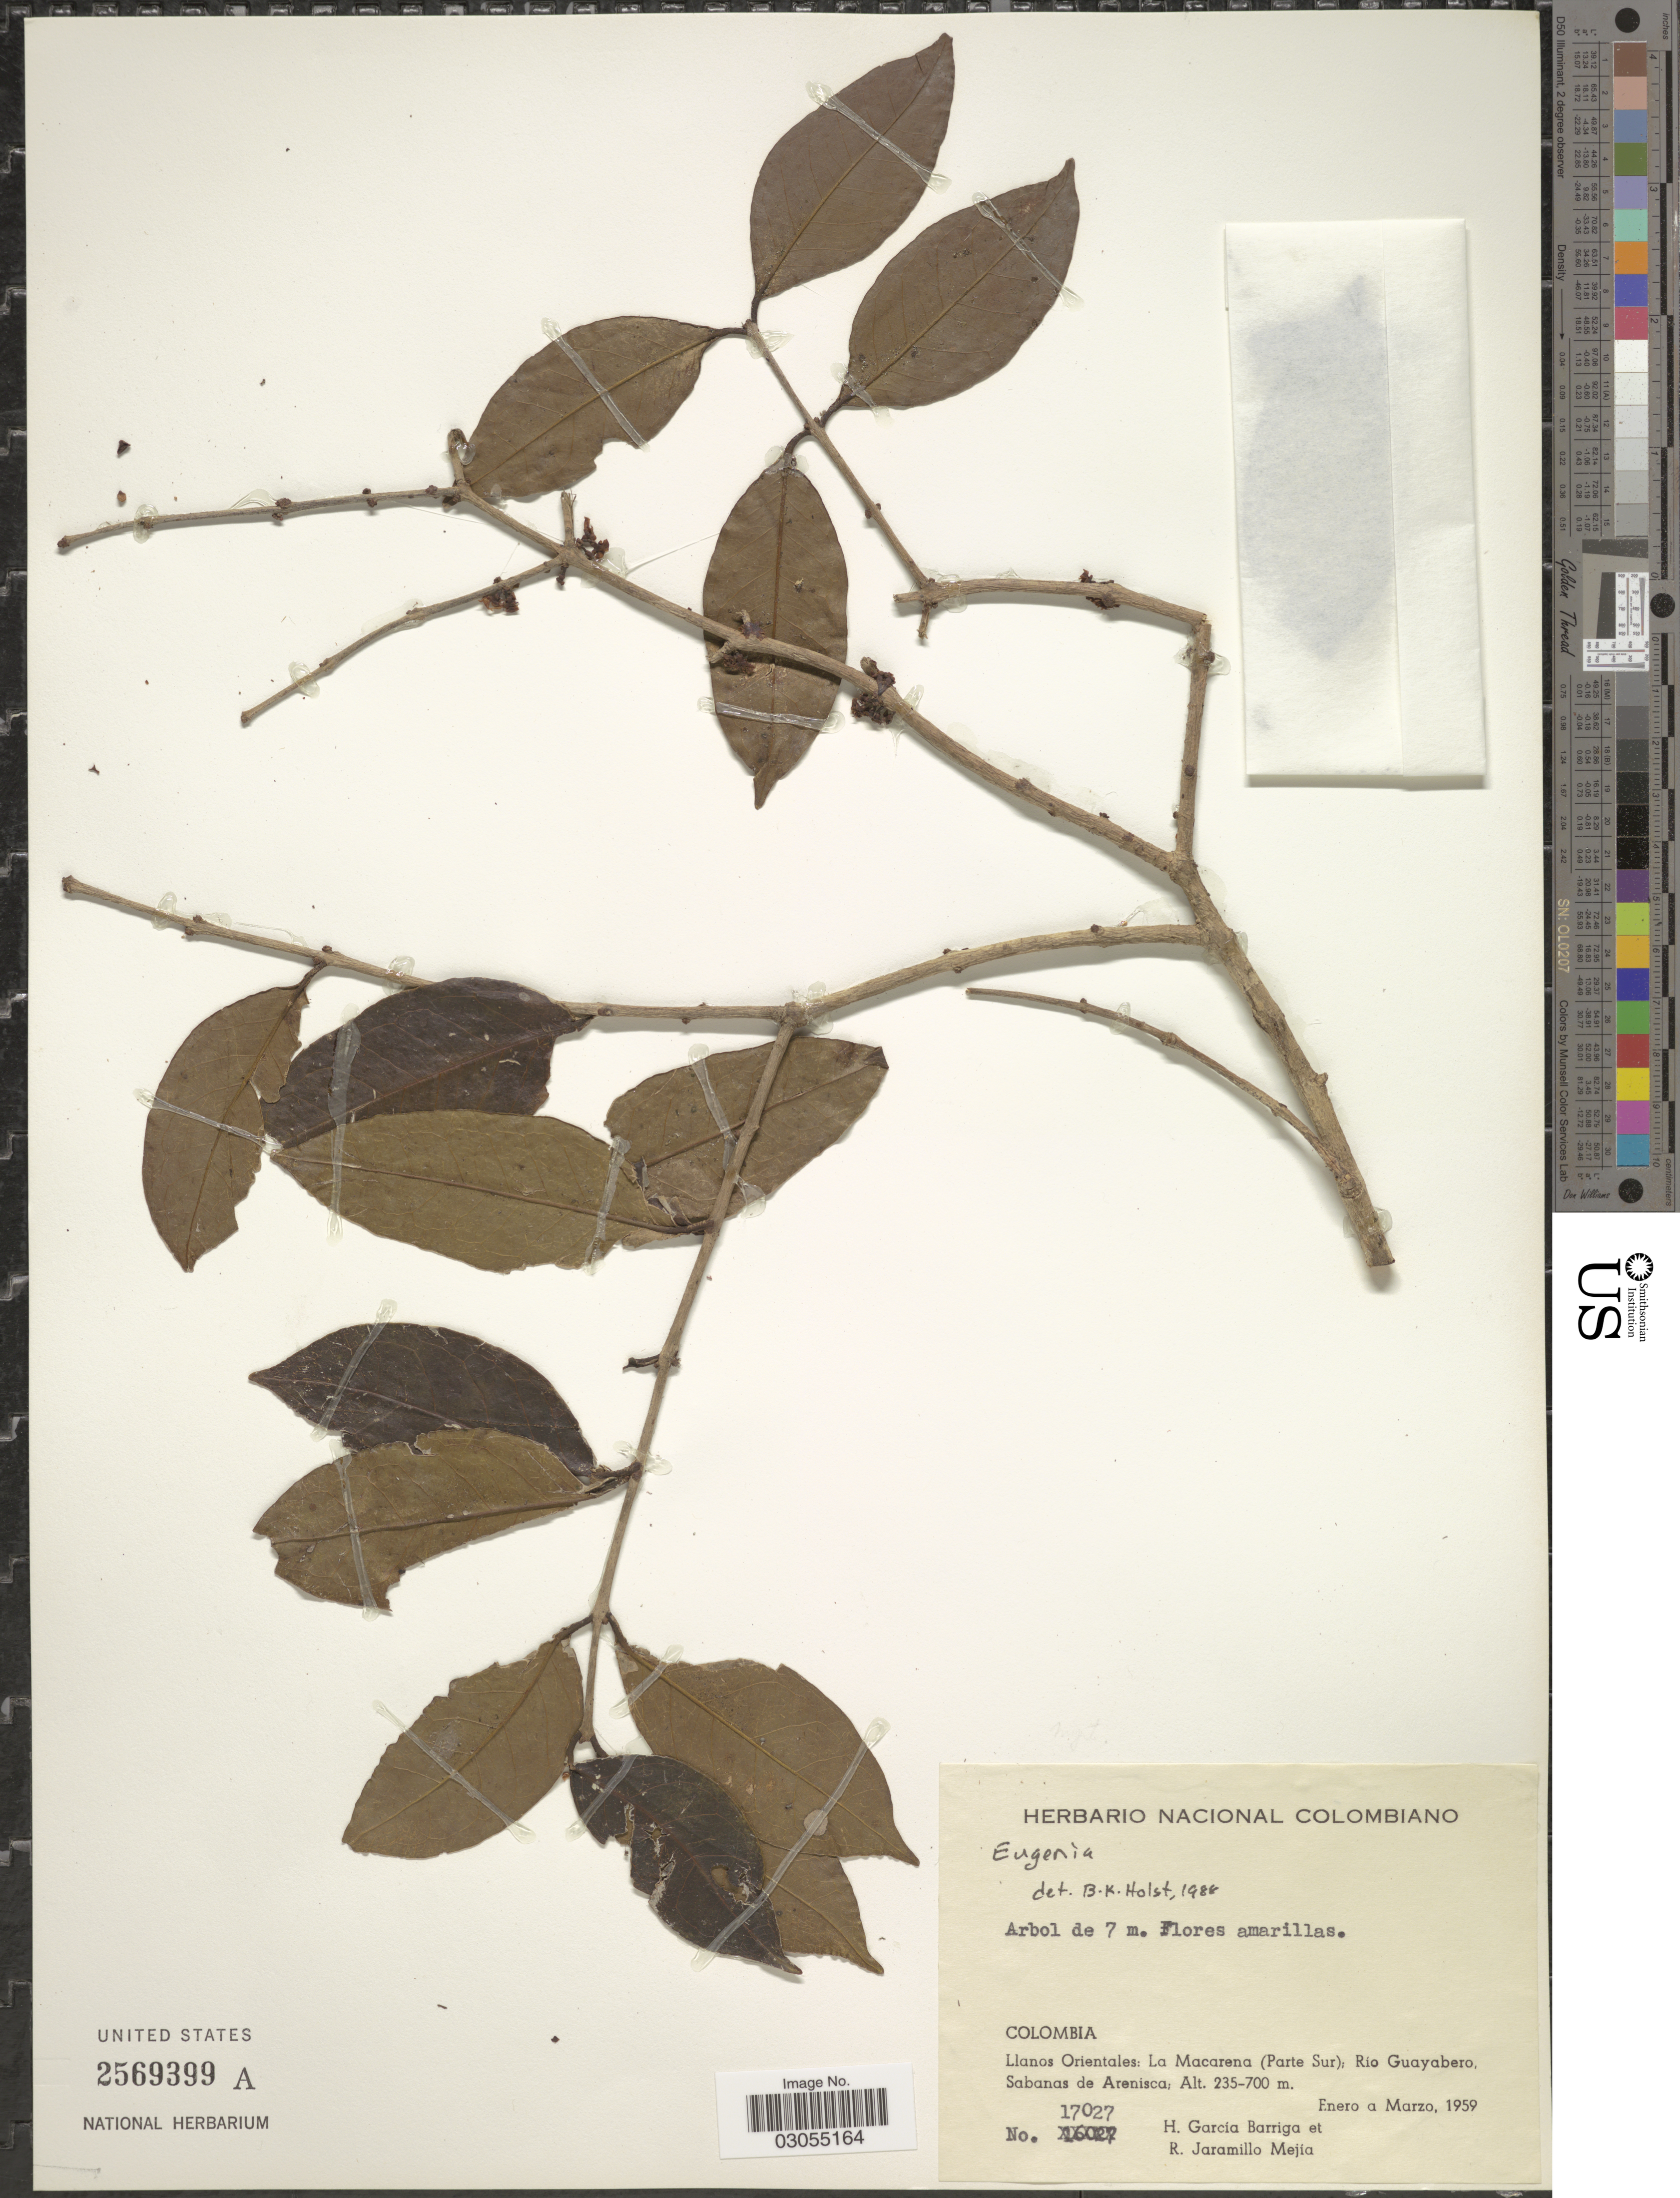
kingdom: Plantae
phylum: Tracheophyta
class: Magnoliopsida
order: Myrtales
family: Myrtaceae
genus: Eugenia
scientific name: Eugenia sp.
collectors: H. García Barriga & R. Jaramillo M.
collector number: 17027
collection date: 1959-01/1959-03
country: Colombia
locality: Llanos Orientales: La Macarena (Parte Sur): Rio Guayabero, Sabanas de Arenisca.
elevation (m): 235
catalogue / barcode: US 2569399A